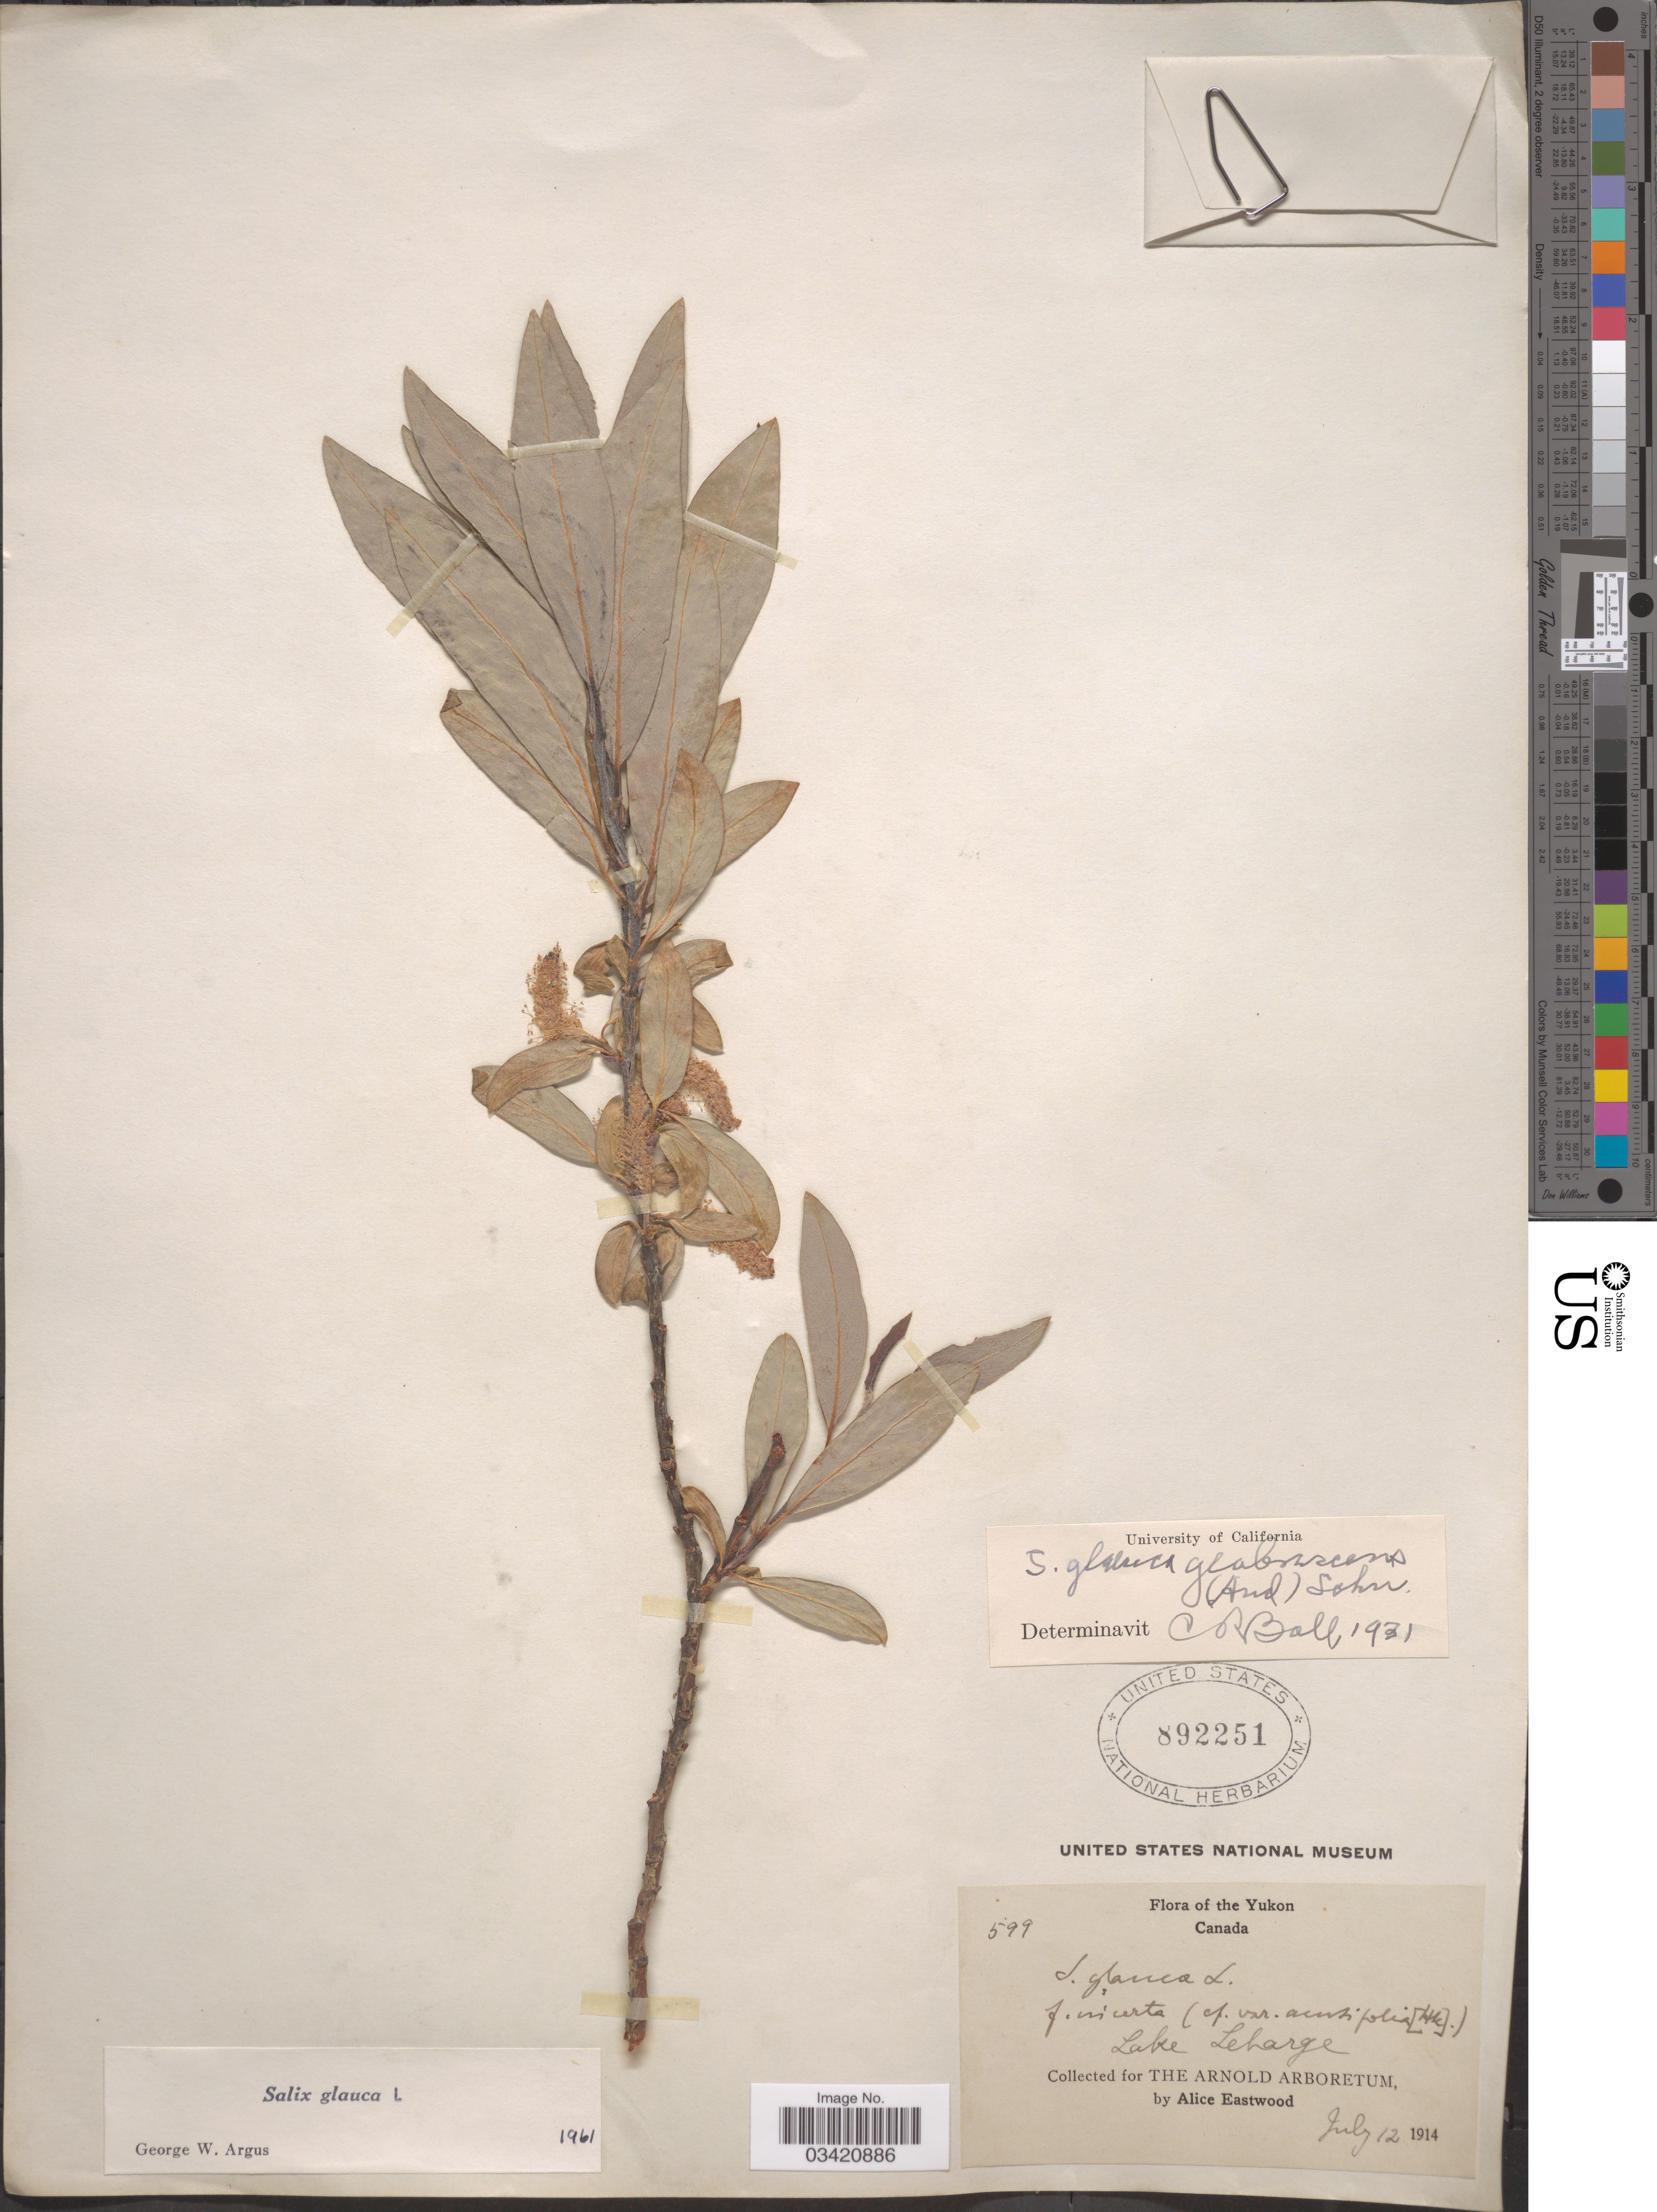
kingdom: Plantae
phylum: Tracheophyta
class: Magnoliopsida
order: Malpighiales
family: Salicaceae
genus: Salix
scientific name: Salix glauca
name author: L.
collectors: A. Eastwood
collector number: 599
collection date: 1914-07-12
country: Canada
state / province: Yukon Territory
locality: Yukon. Lake Lebarge.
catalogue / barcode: US 892251